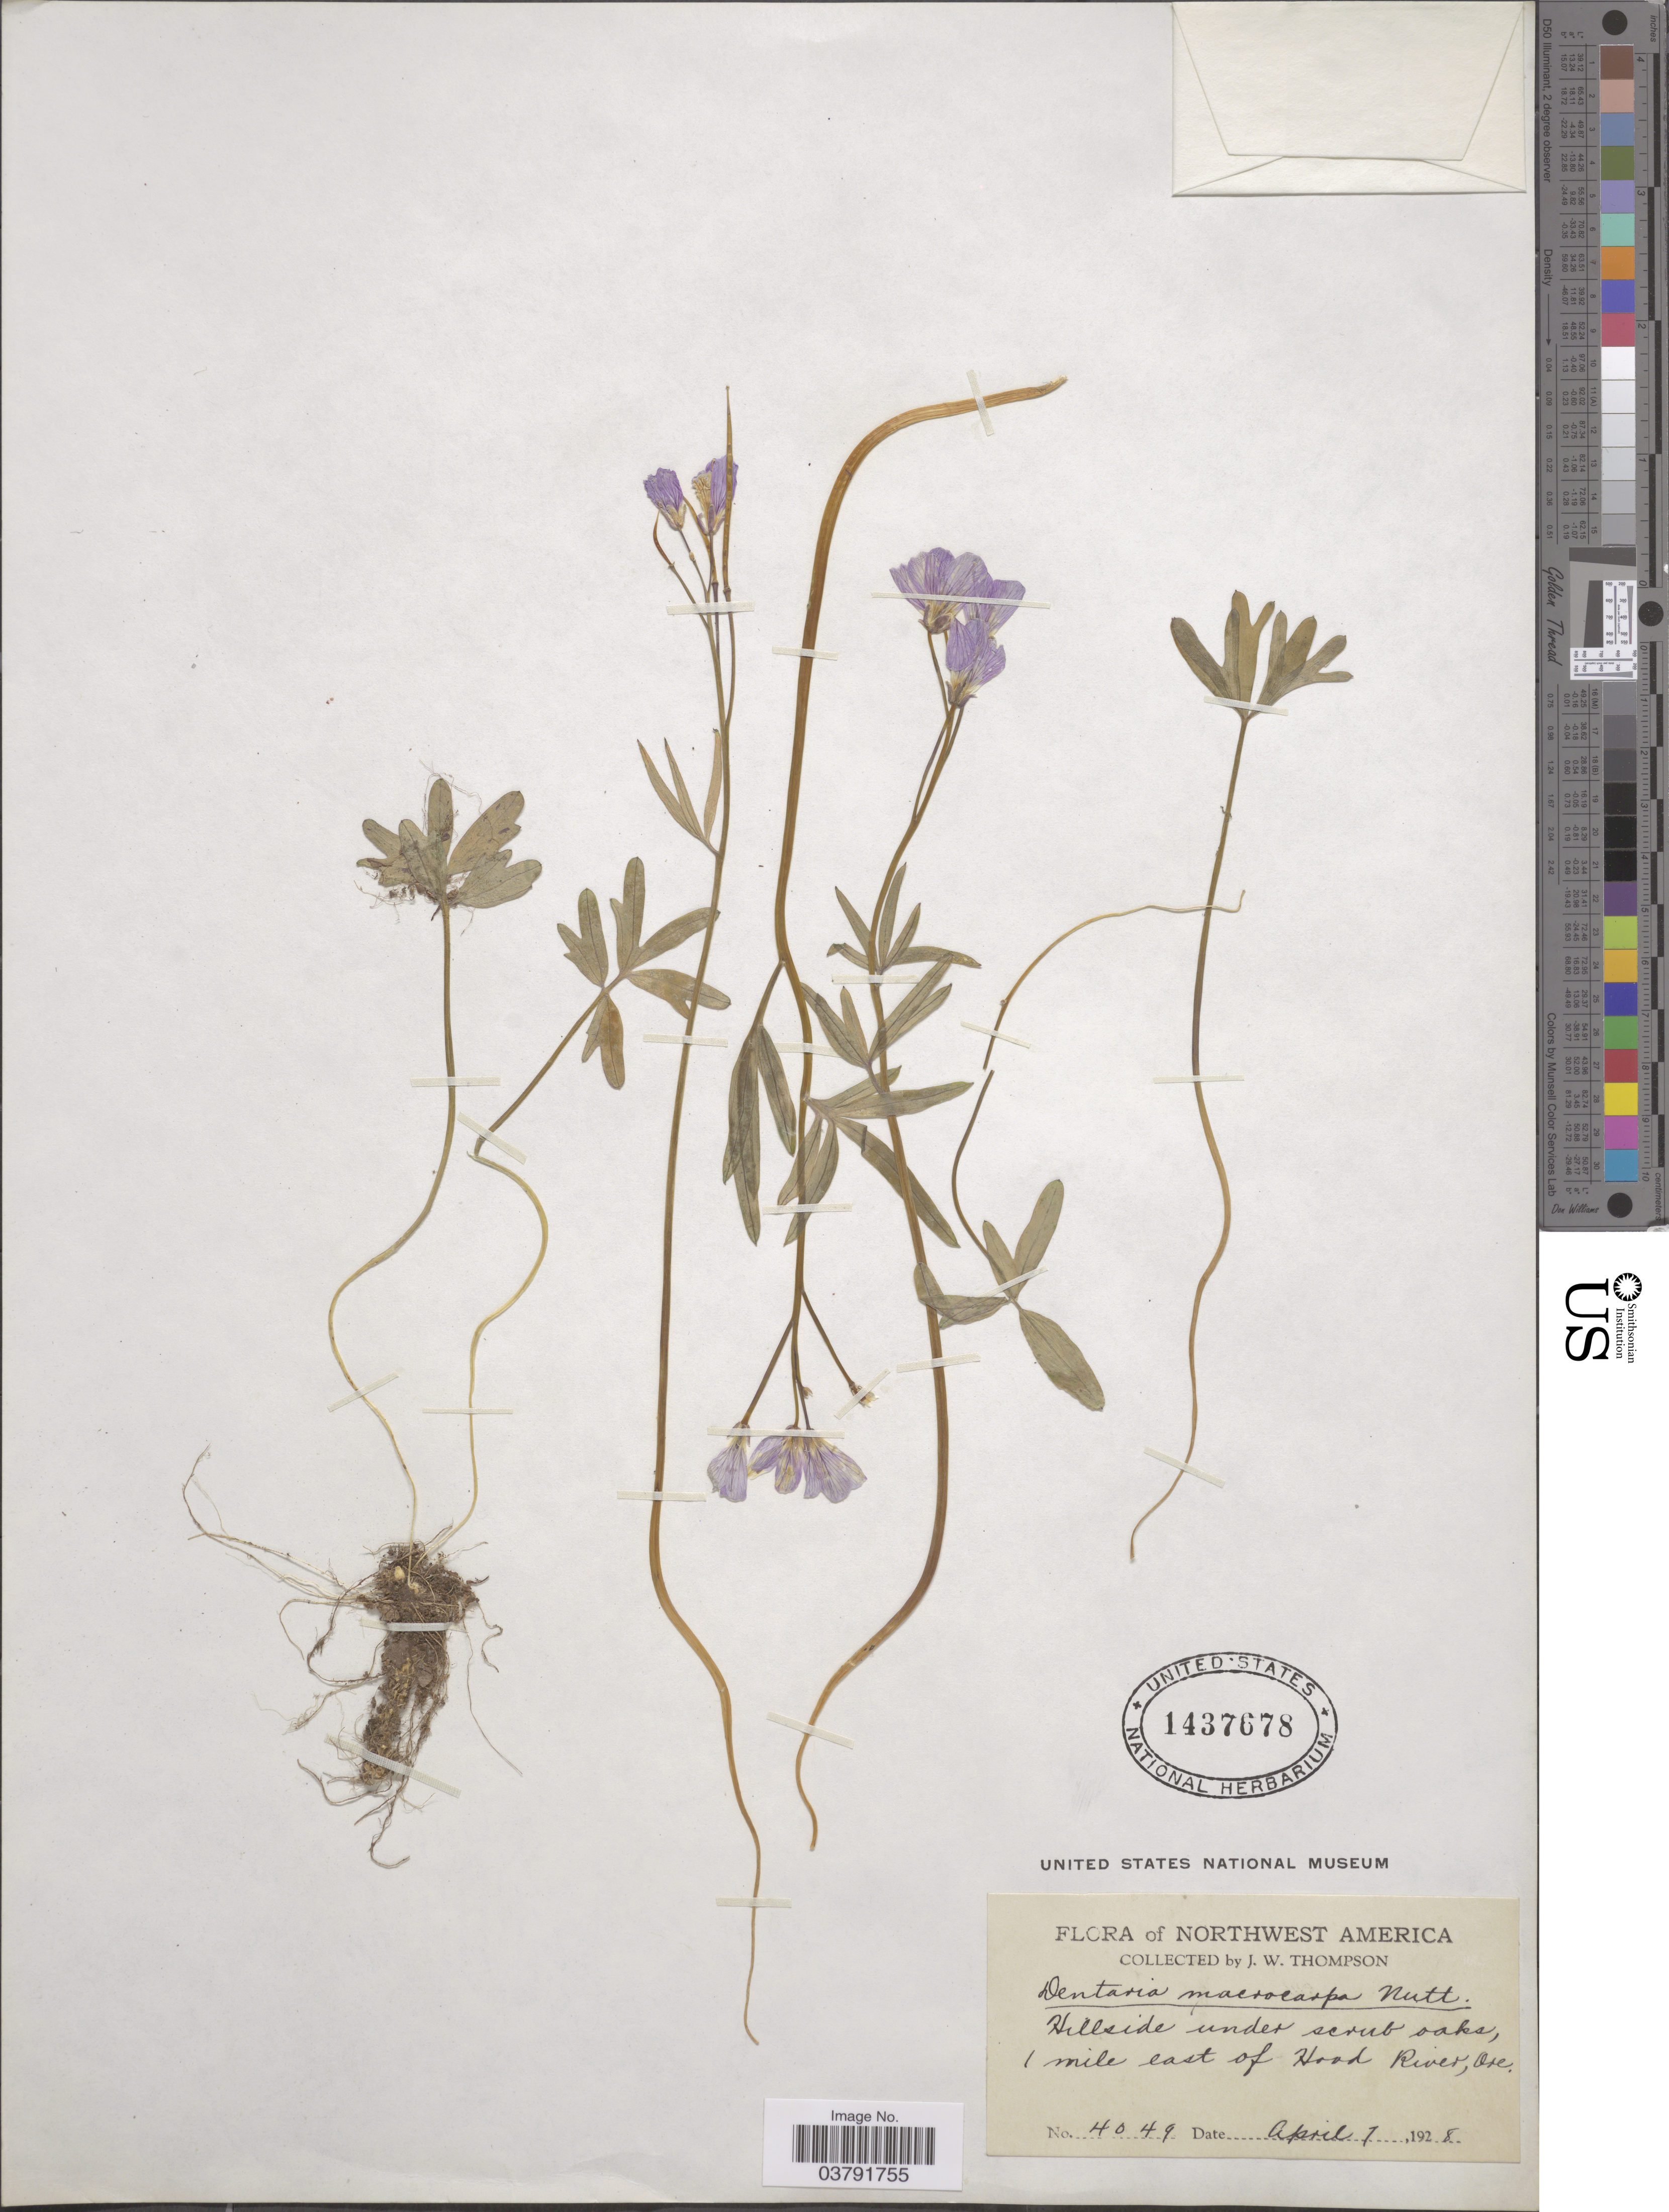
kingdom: Plantae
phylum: Tracheophyta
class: Magnoliopsida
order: Brassicales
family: Brassicaceae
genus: Dentaria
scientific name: Dentaria tenella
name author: Pursh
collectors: J. Thompson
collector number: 4049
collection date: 1928-04-07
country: United States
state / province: Oregon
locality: Northwest America. Hillside under scrub oaks, 1 mile east of Hood River.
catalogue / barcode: US 1437678